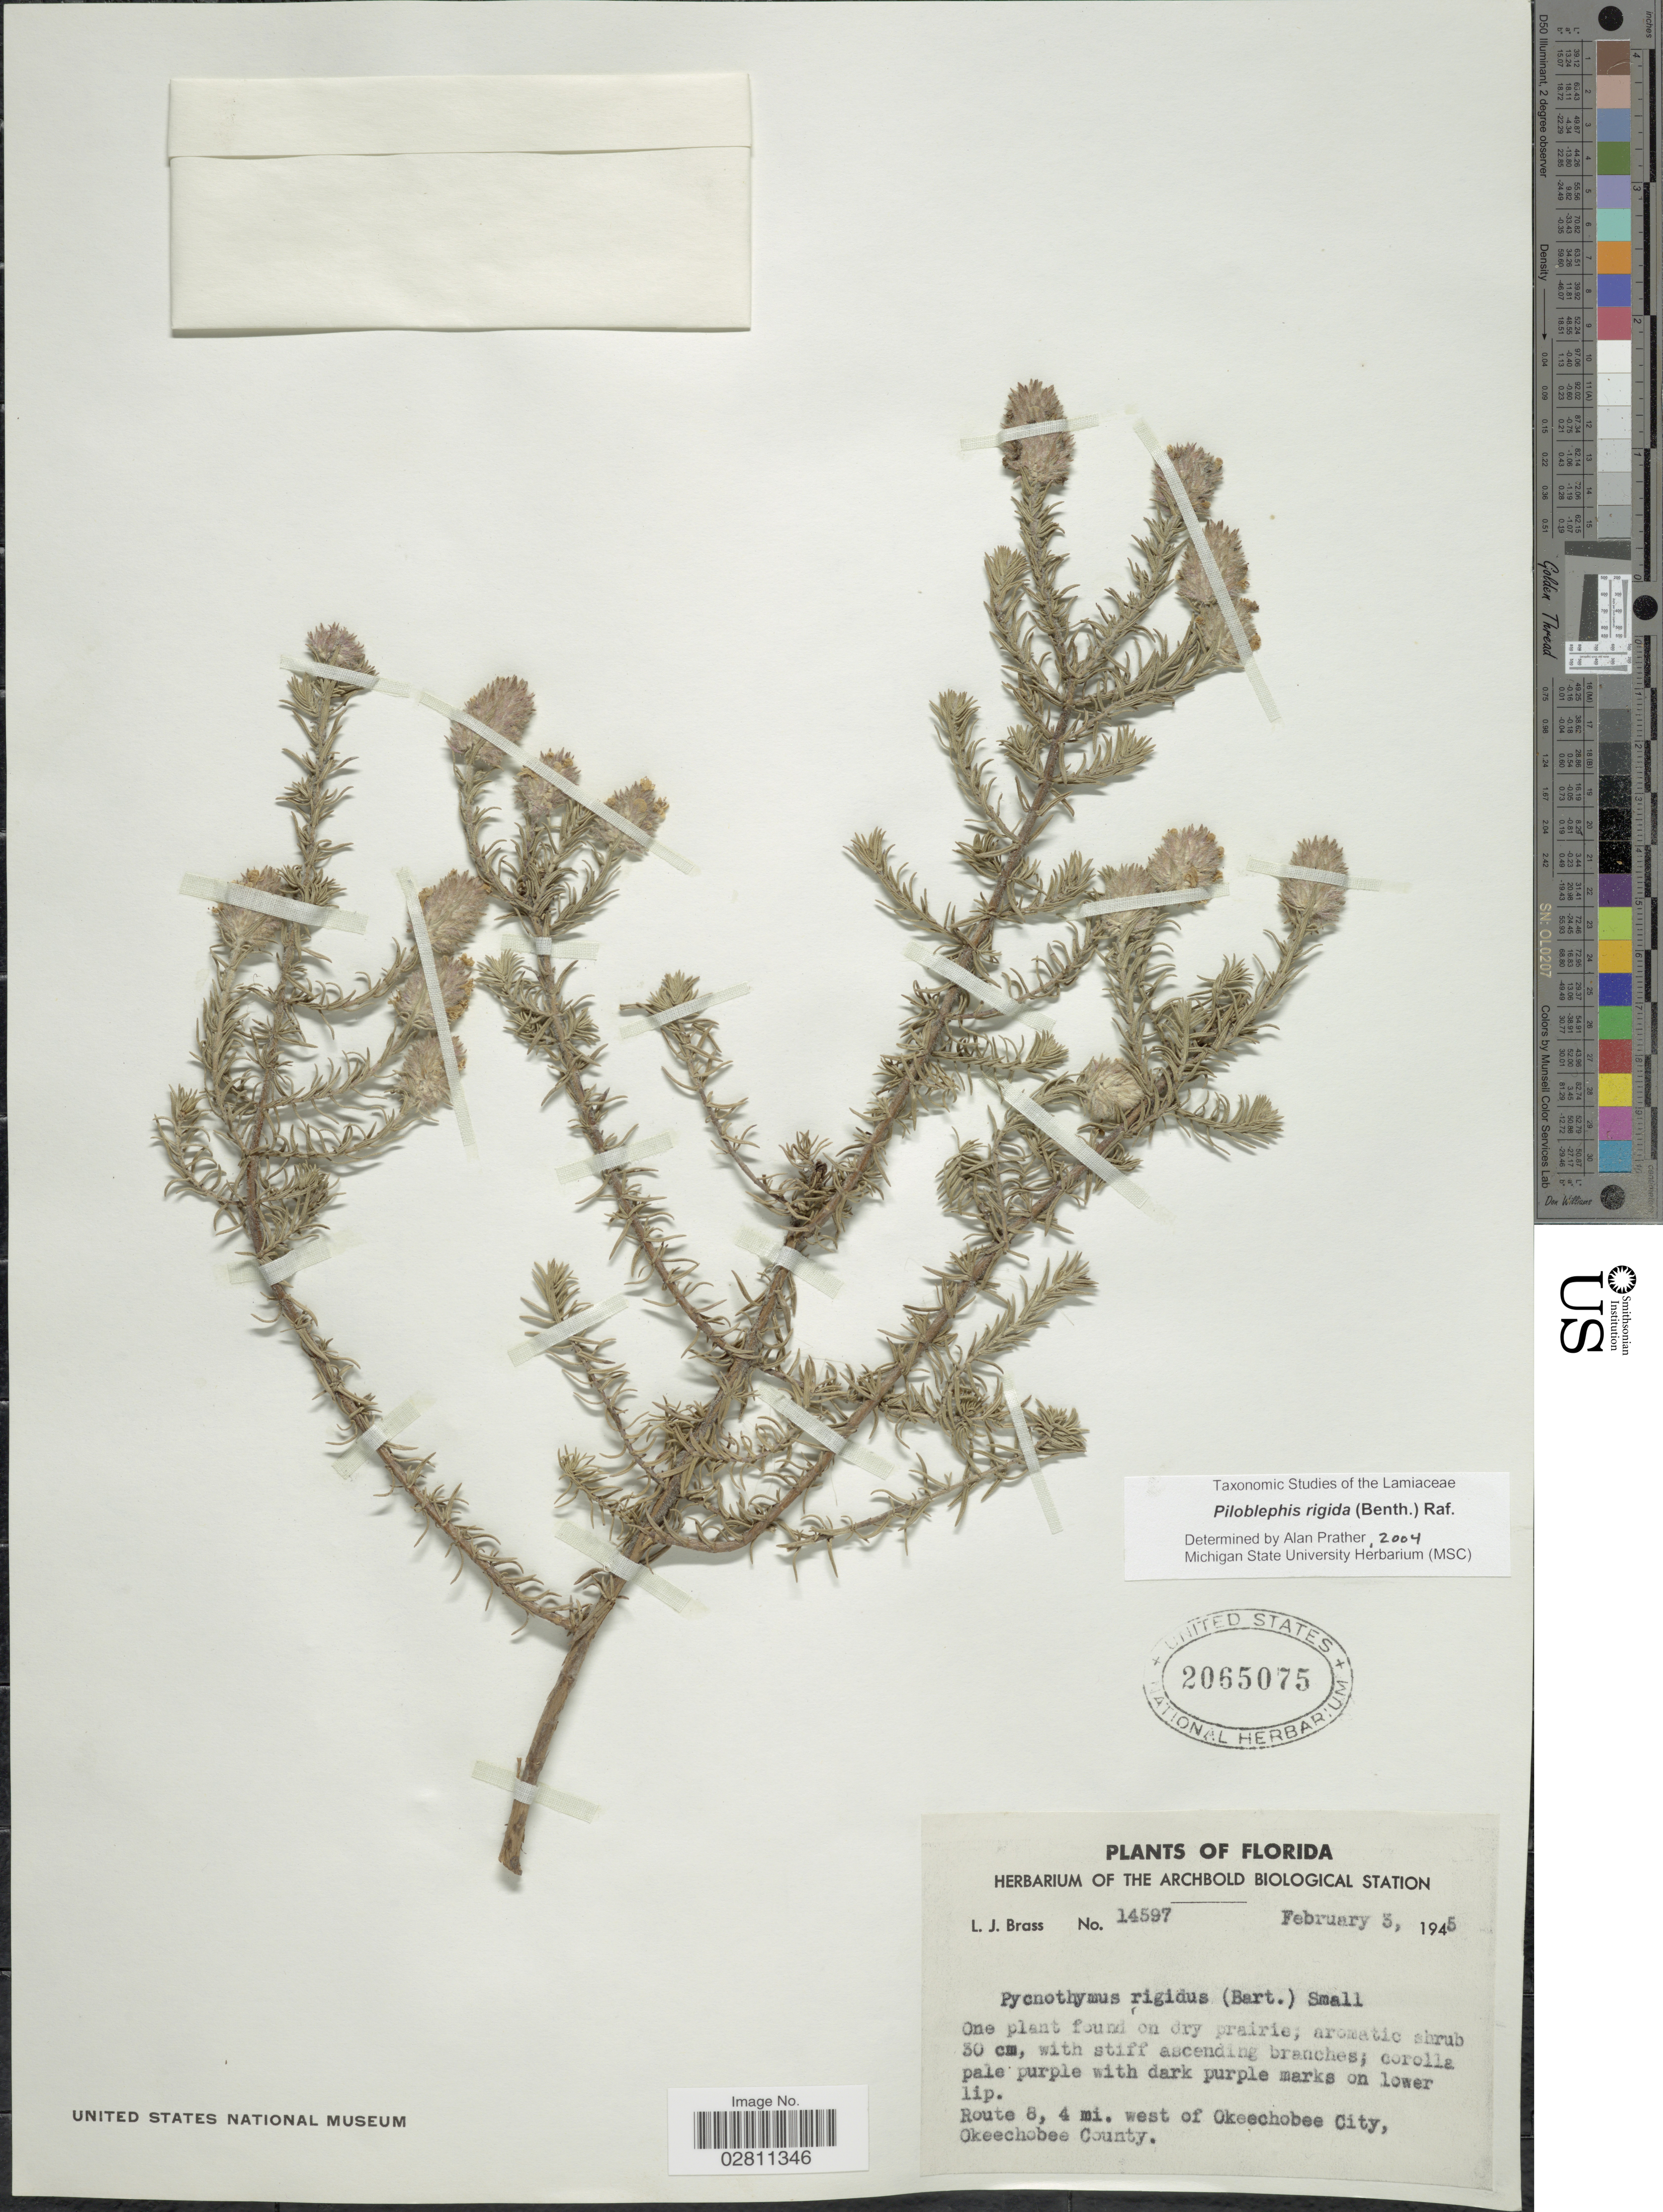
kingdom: Plantae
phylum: Tracheophyta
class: Magnoliopsida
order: Lamiales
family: Lamiaceae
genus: Piloblephis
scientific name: Piloblephis rigida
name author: (Bartram ex Benth.) Raf.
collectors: L. J. Brass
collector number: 14597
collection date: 1945-02-03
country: United States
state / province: Florida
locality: Route 8, 4 mi. west of Okeechobee City, Okeechobee County.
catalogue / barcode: US 2065075